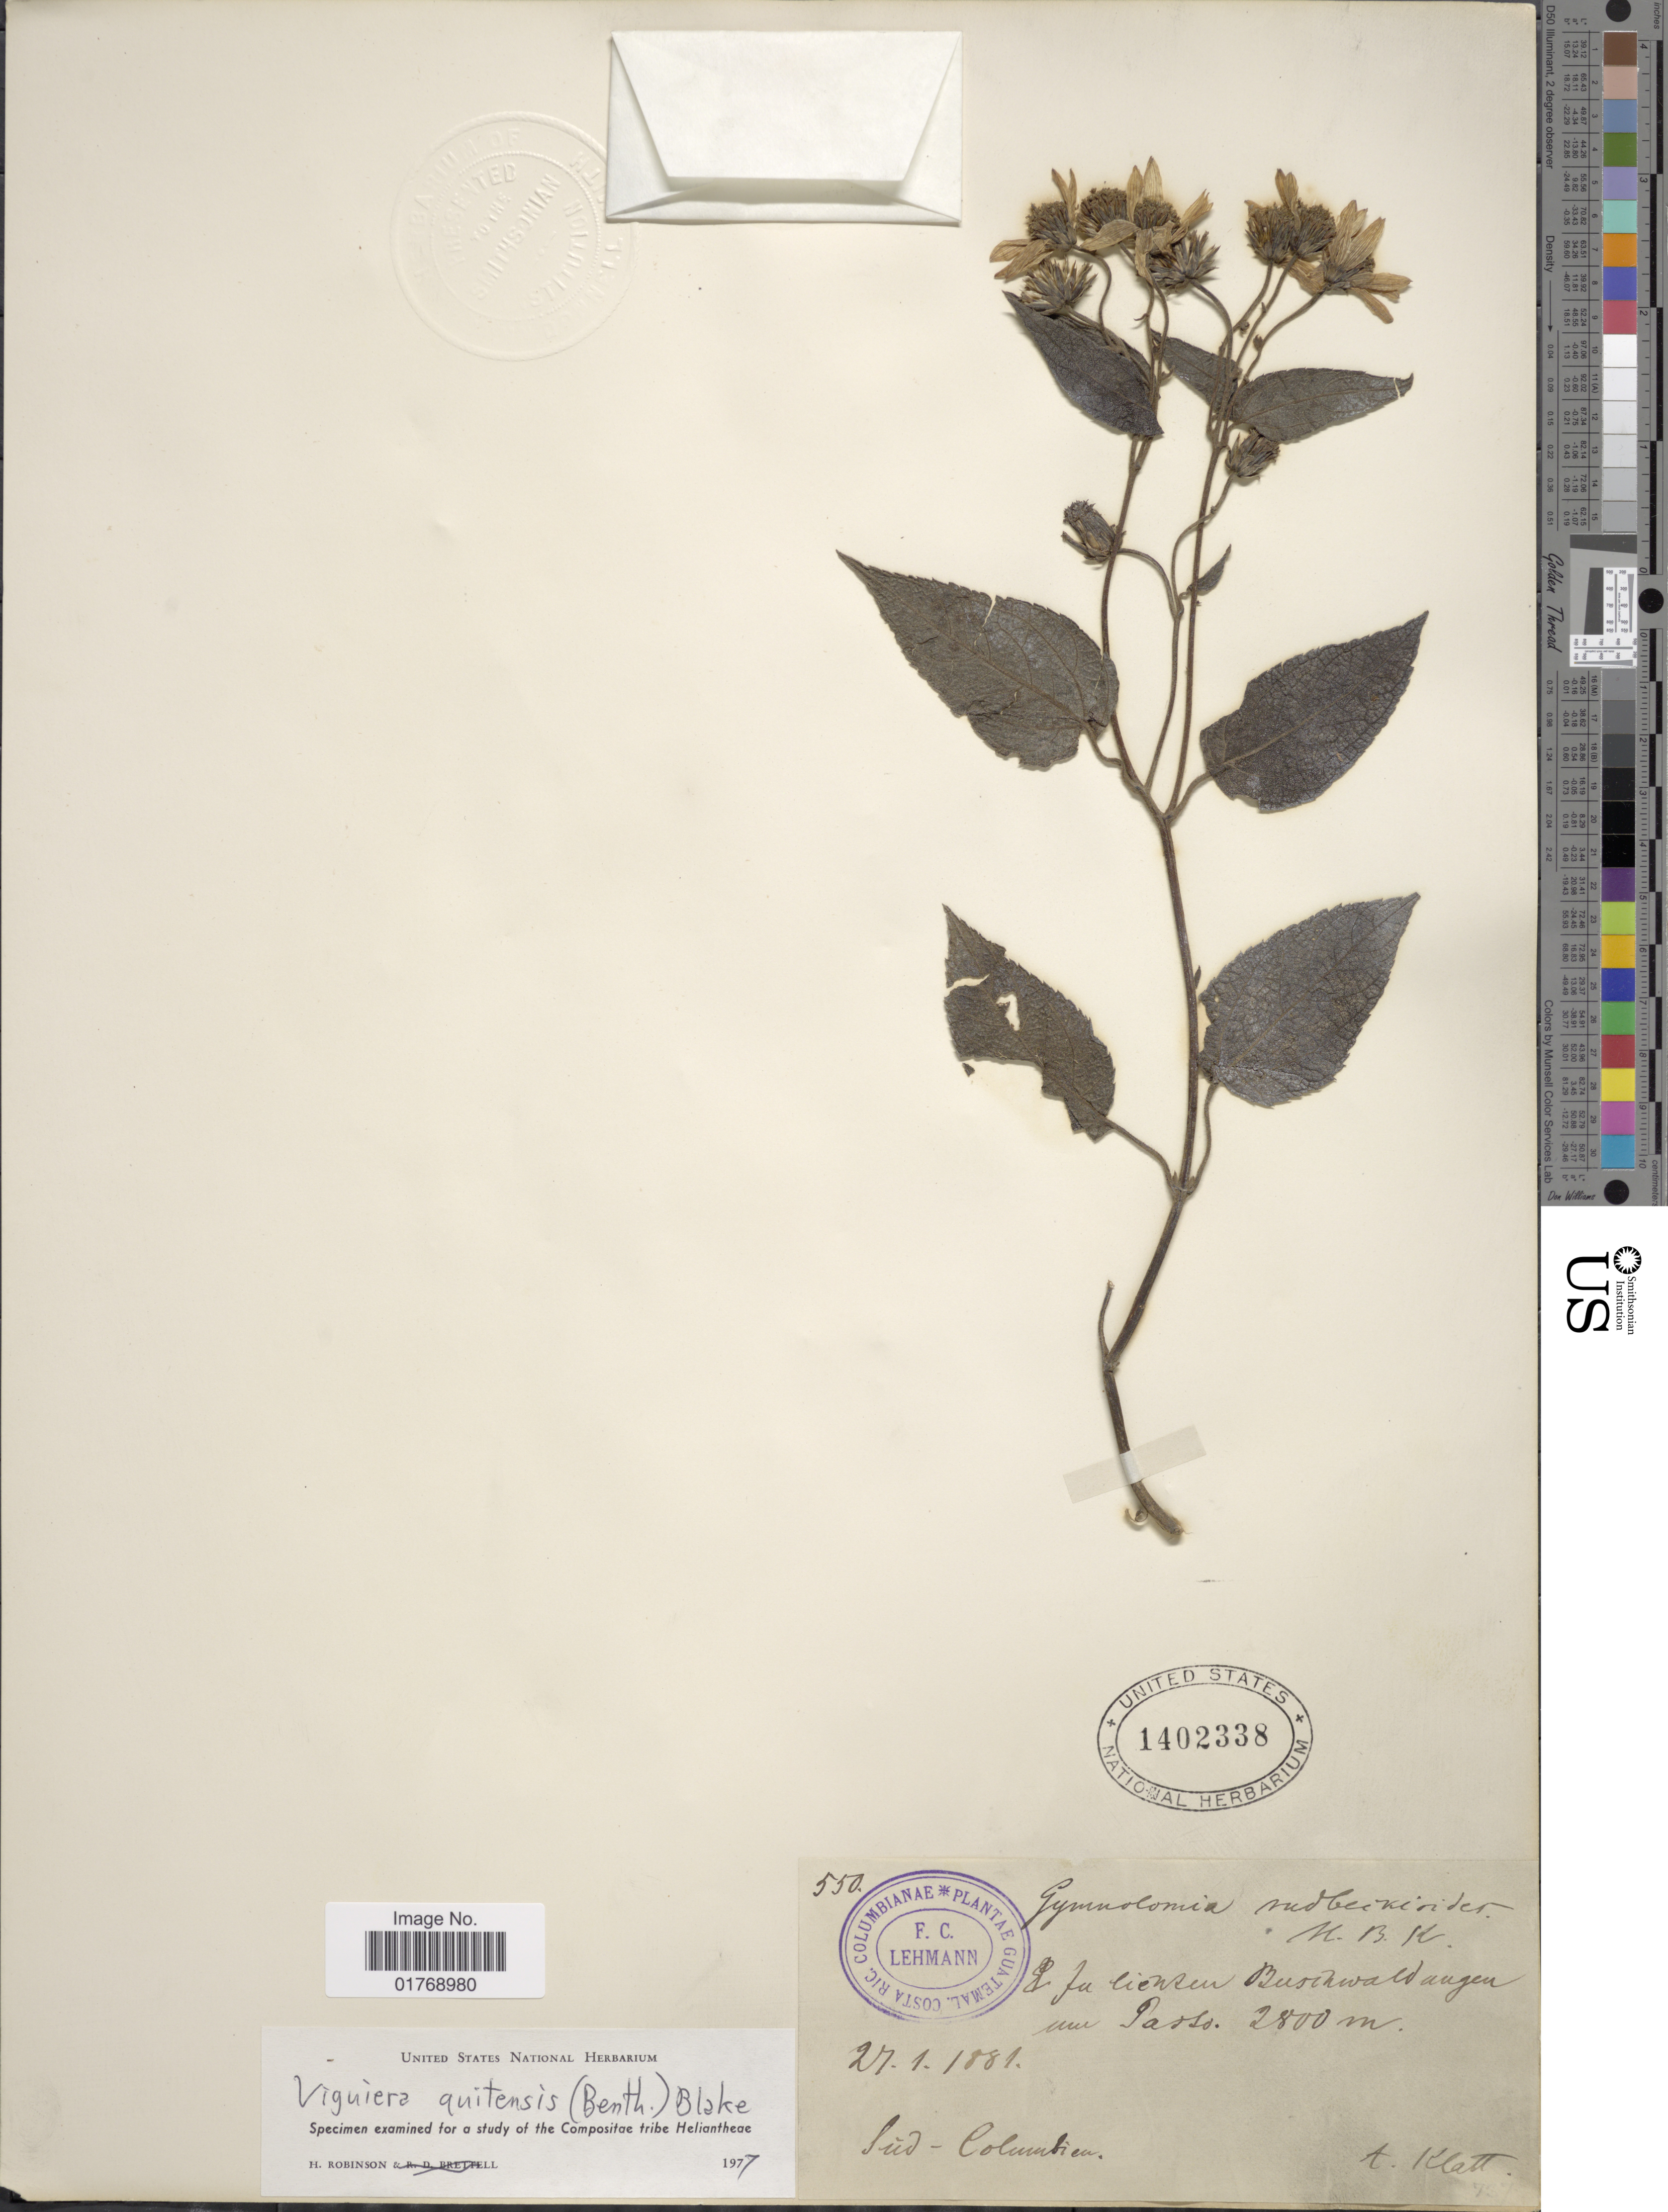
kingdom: Plantae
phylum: Tracheophyta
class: Magnoliopsida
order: Asterales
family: Asteraceae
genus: Viguiera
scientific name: Viguiera quitensis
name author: (Benth.) S.F. Blake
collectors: A. Klatt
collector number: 550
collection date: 1881-01-27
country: Colombia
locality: Ju liensen Buschwaldangen um Passo, Süd-Columbien.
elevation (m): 2800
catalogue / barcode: US 1402338